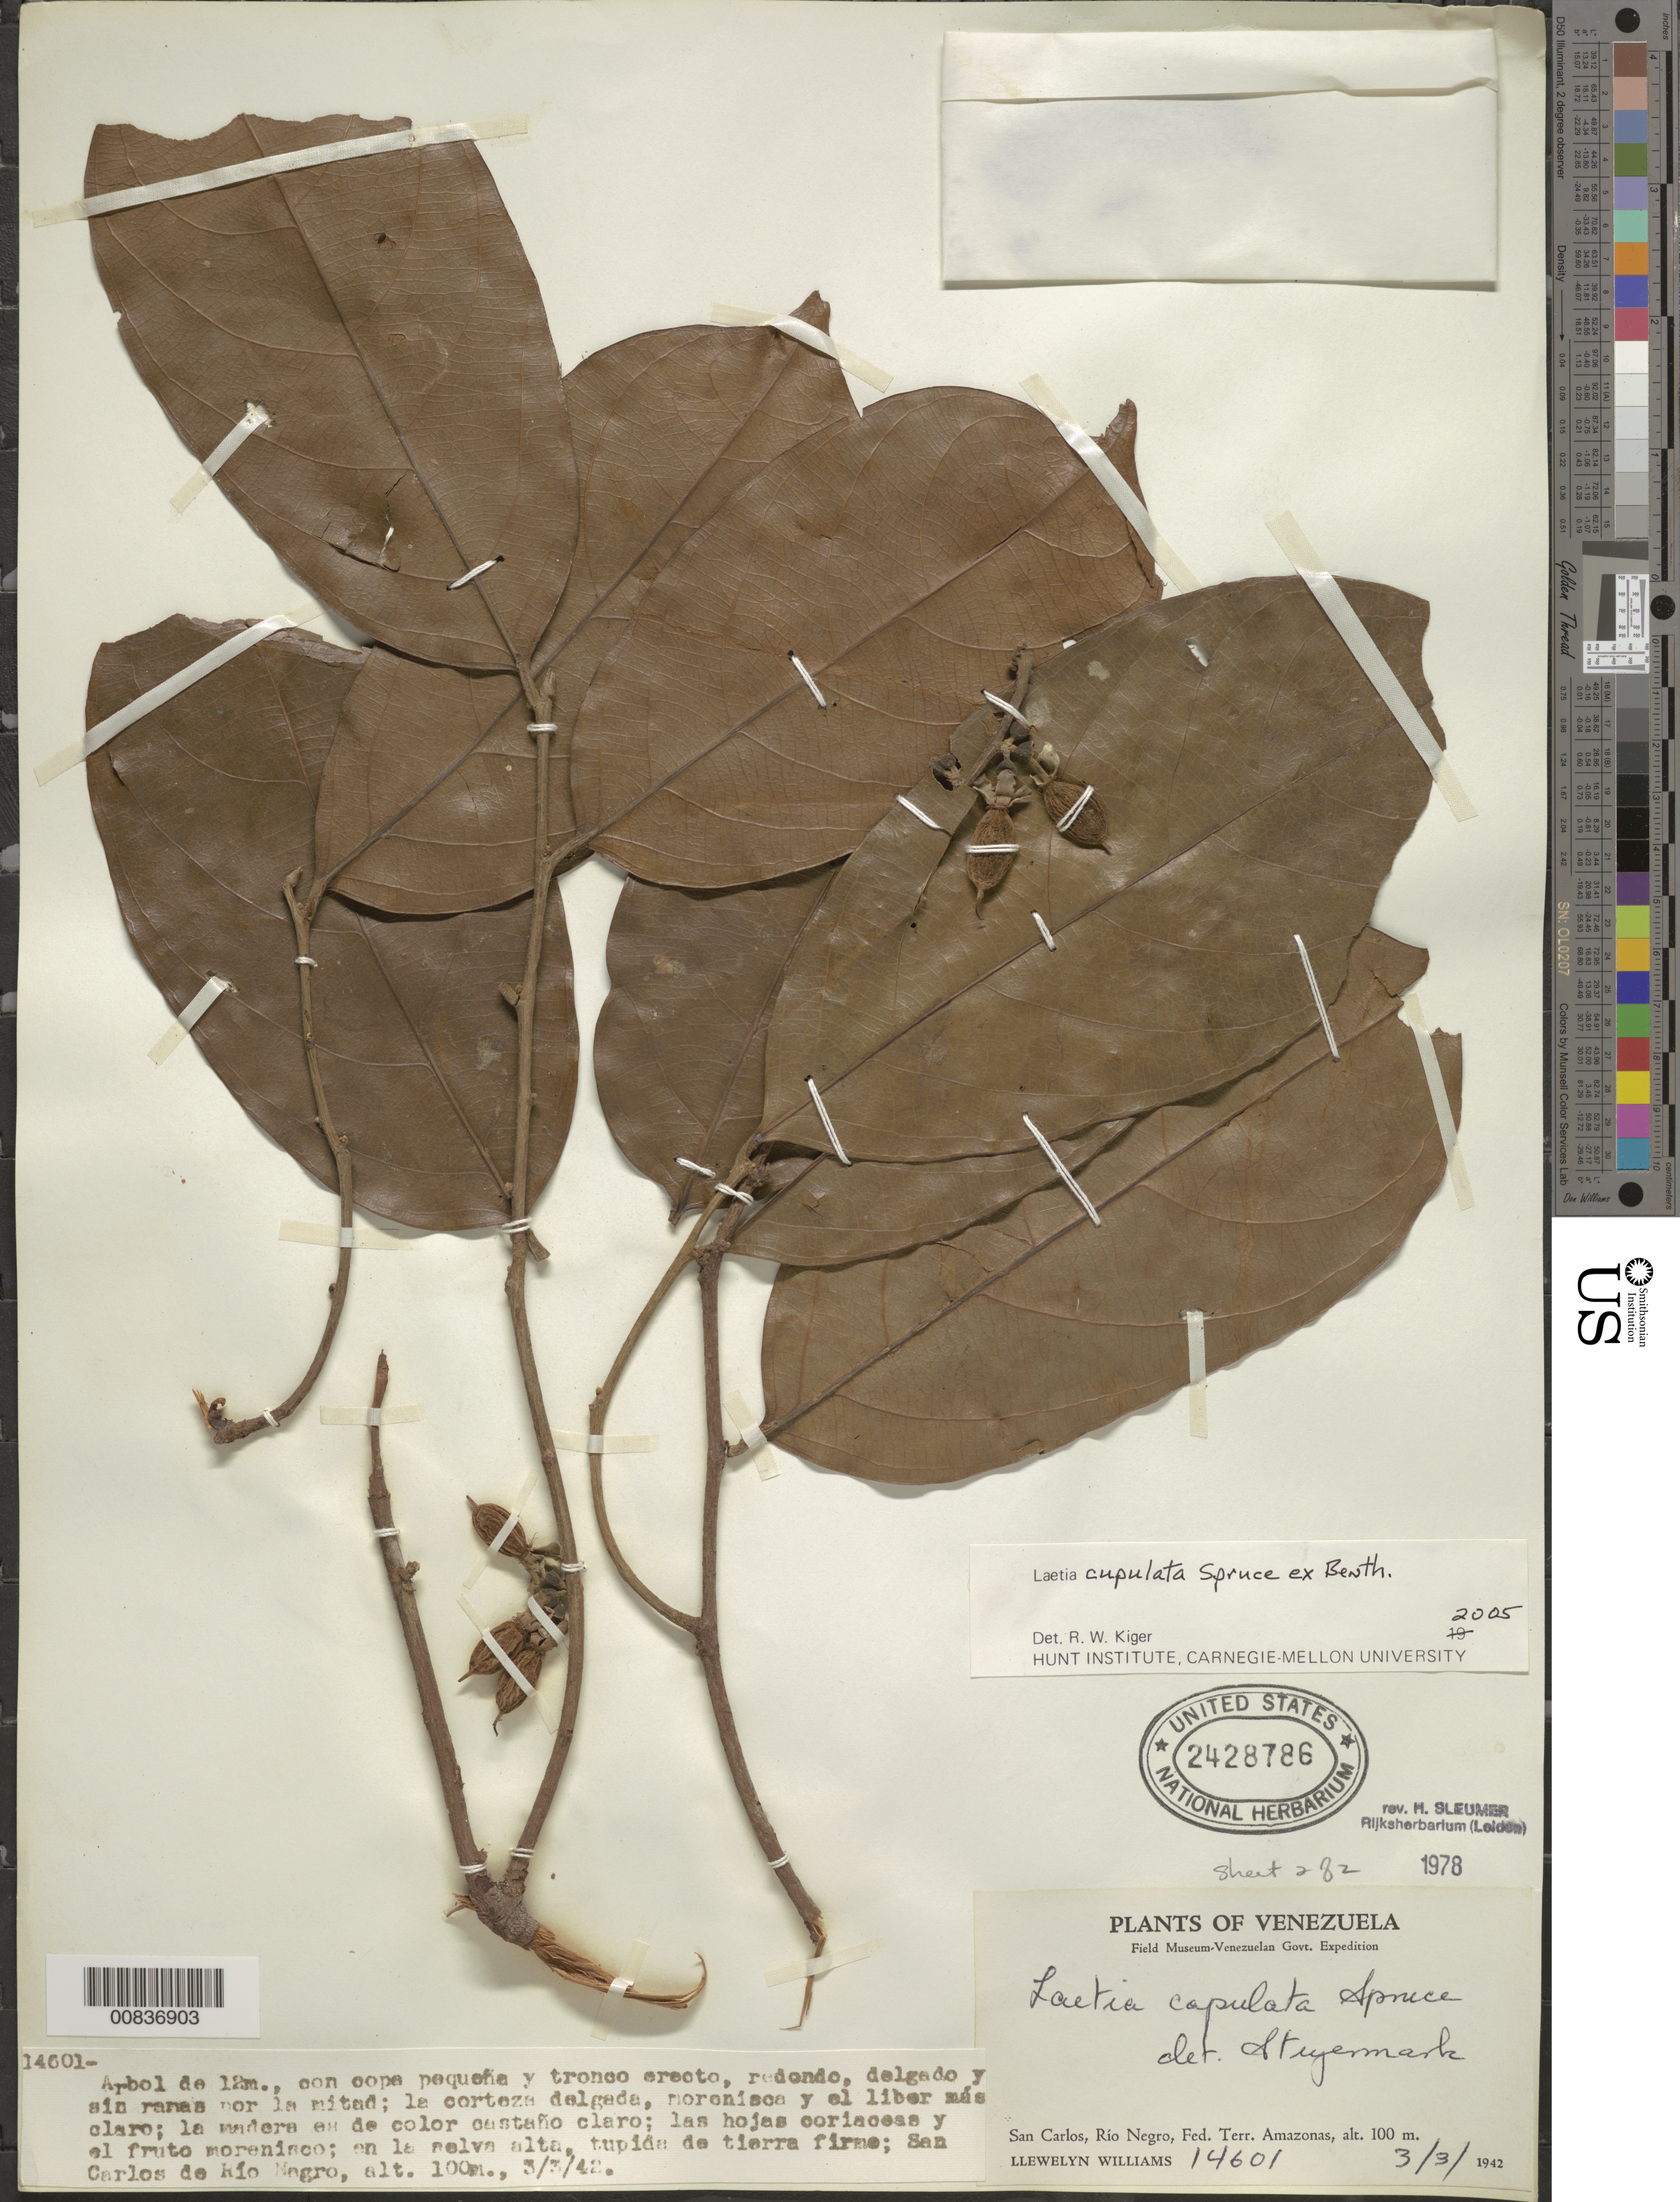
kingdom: Plantae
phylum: Tracheophyta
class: Magnoliopsida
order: Malpighiales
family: Salicaceae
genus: Irenodendron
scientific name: Irenodendron cupulatum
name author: (Spruce ex Benth.) M.H. Alford & Dement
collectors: Ll. Williams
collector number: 14601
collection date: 1942-03-03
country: Venezuela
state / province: Amazonas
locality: San Carlos, Río Negro, Fed. Terr. Amazonas.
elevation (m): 100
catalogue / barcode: US 2428786